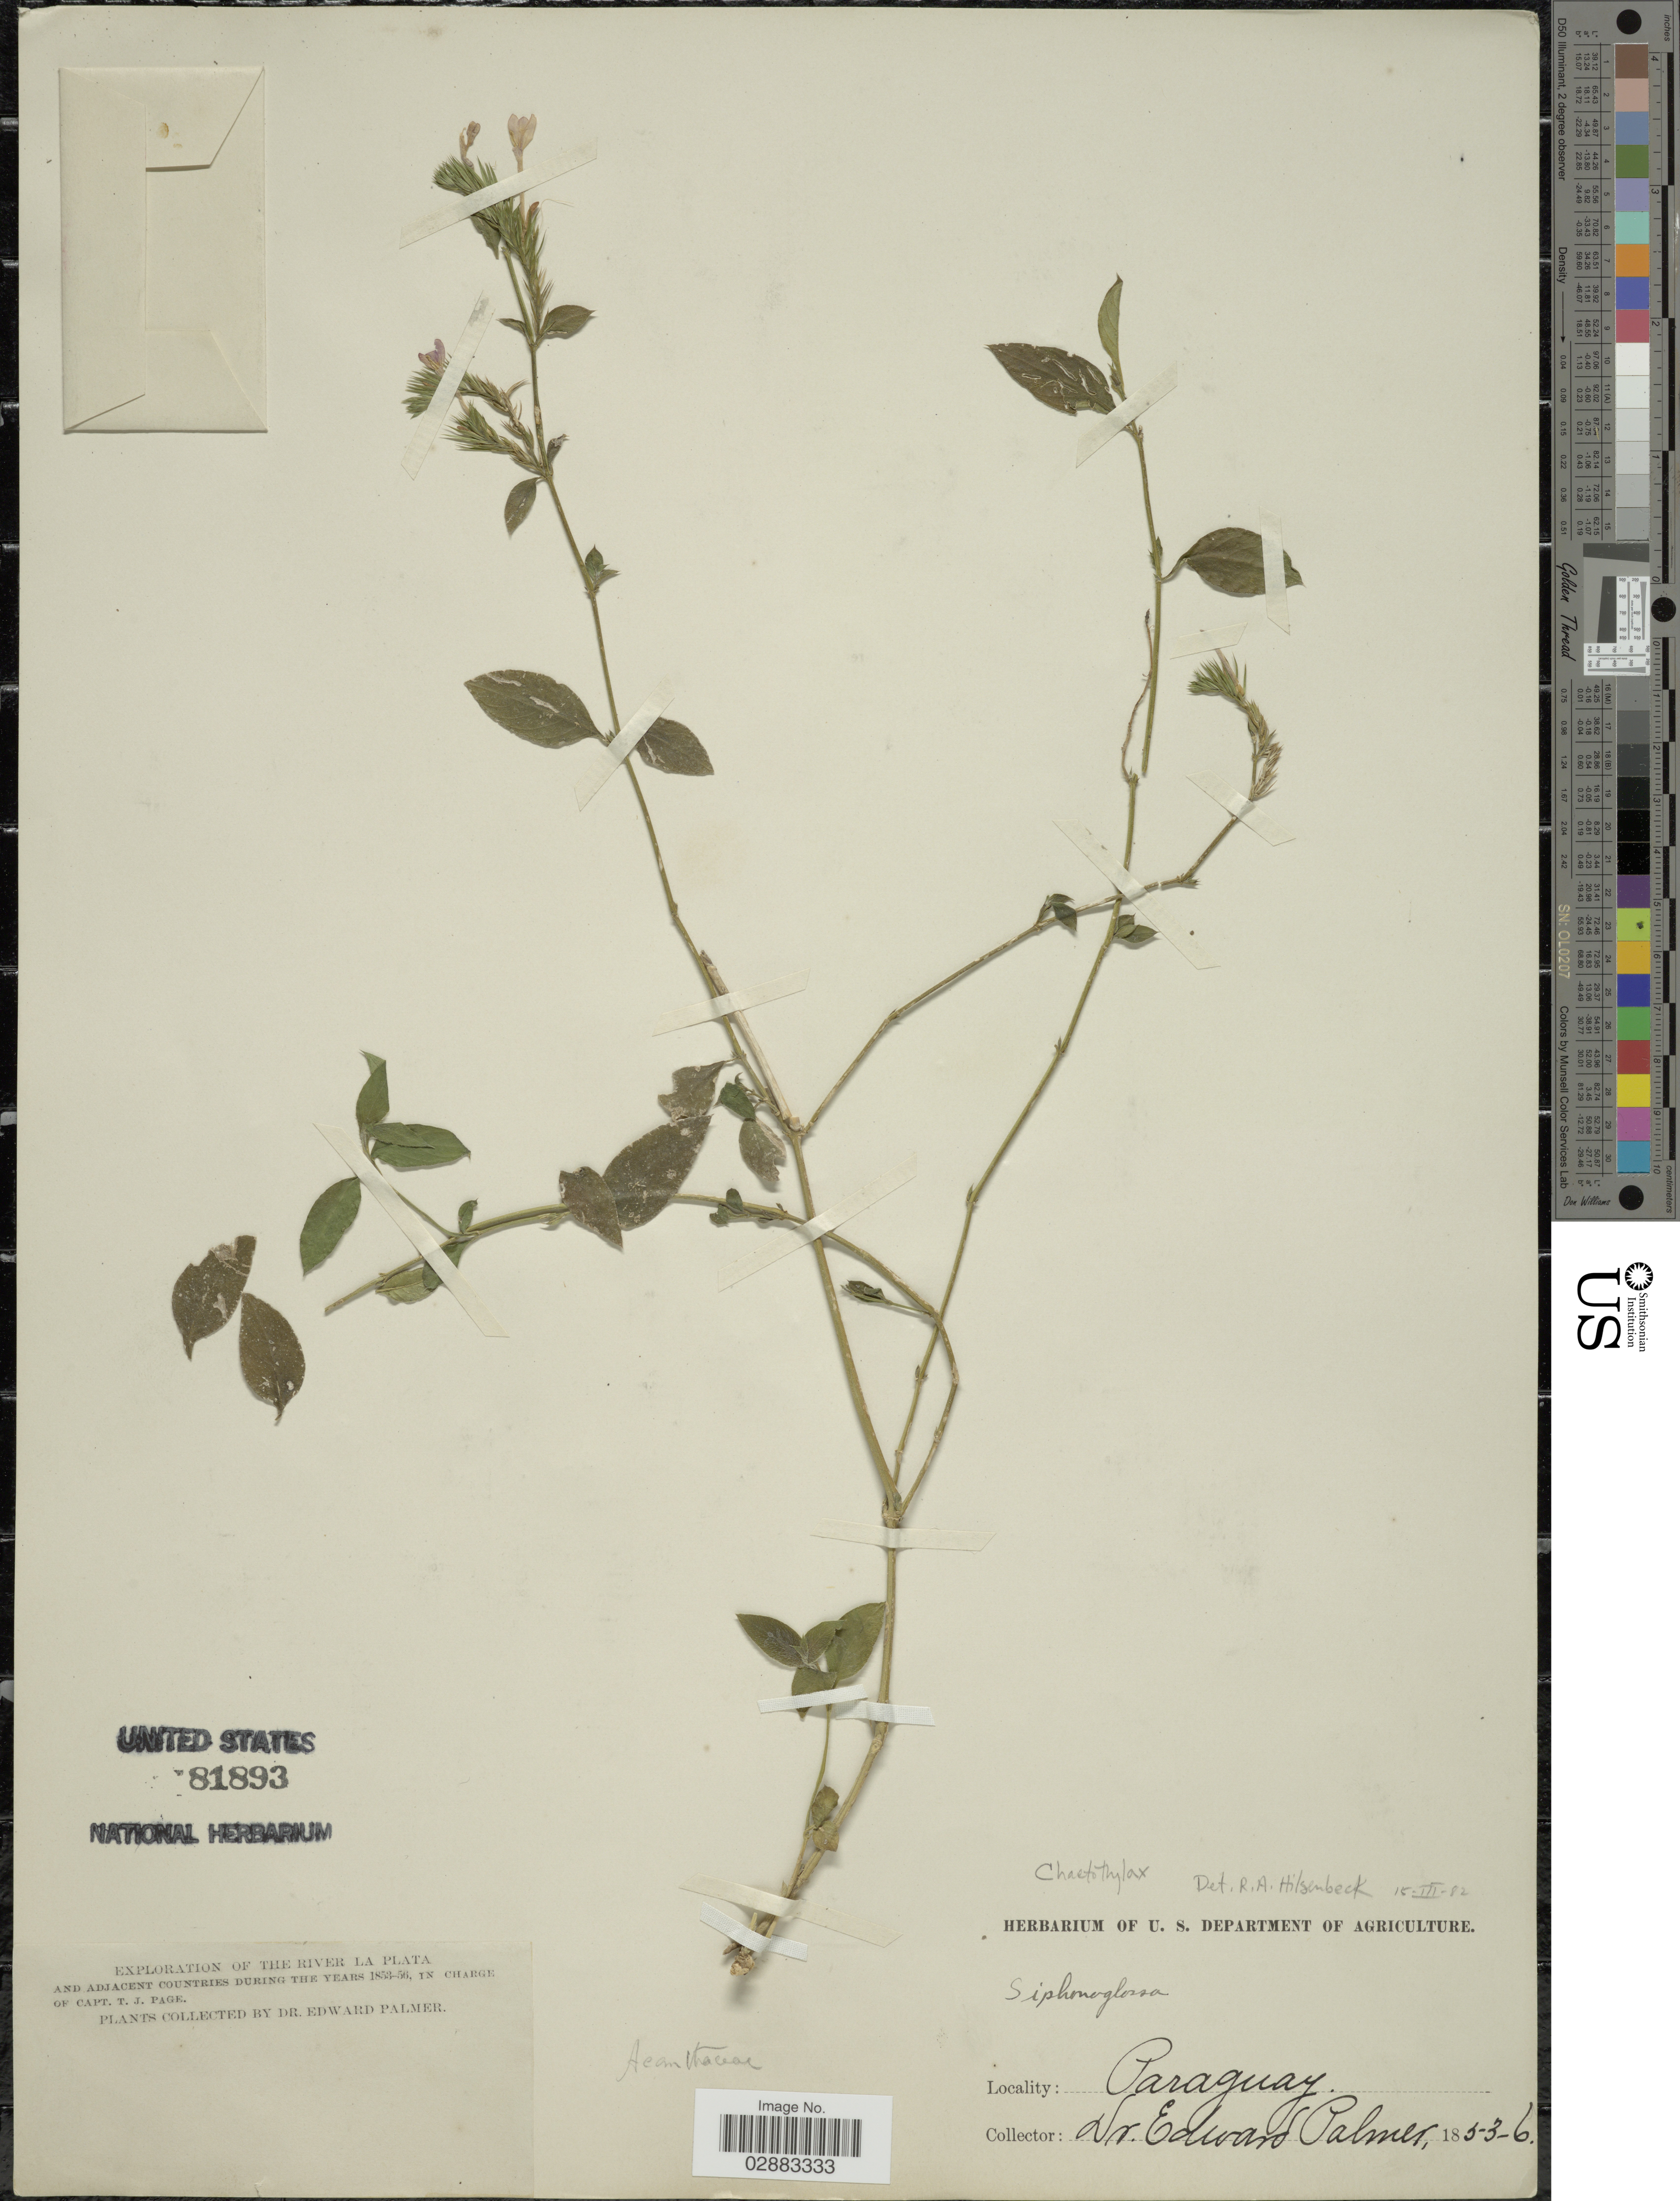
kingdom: Plantae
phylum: Tracheophyta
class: Magnoliopsida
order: Lamiales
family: Acanthaceae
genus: Justicia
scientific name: Justicia goudotii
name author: V.A.W. Graham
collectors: E. Palmer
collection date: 1853/1856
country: Paraguay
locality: River la Plata.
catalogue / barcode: US 81893